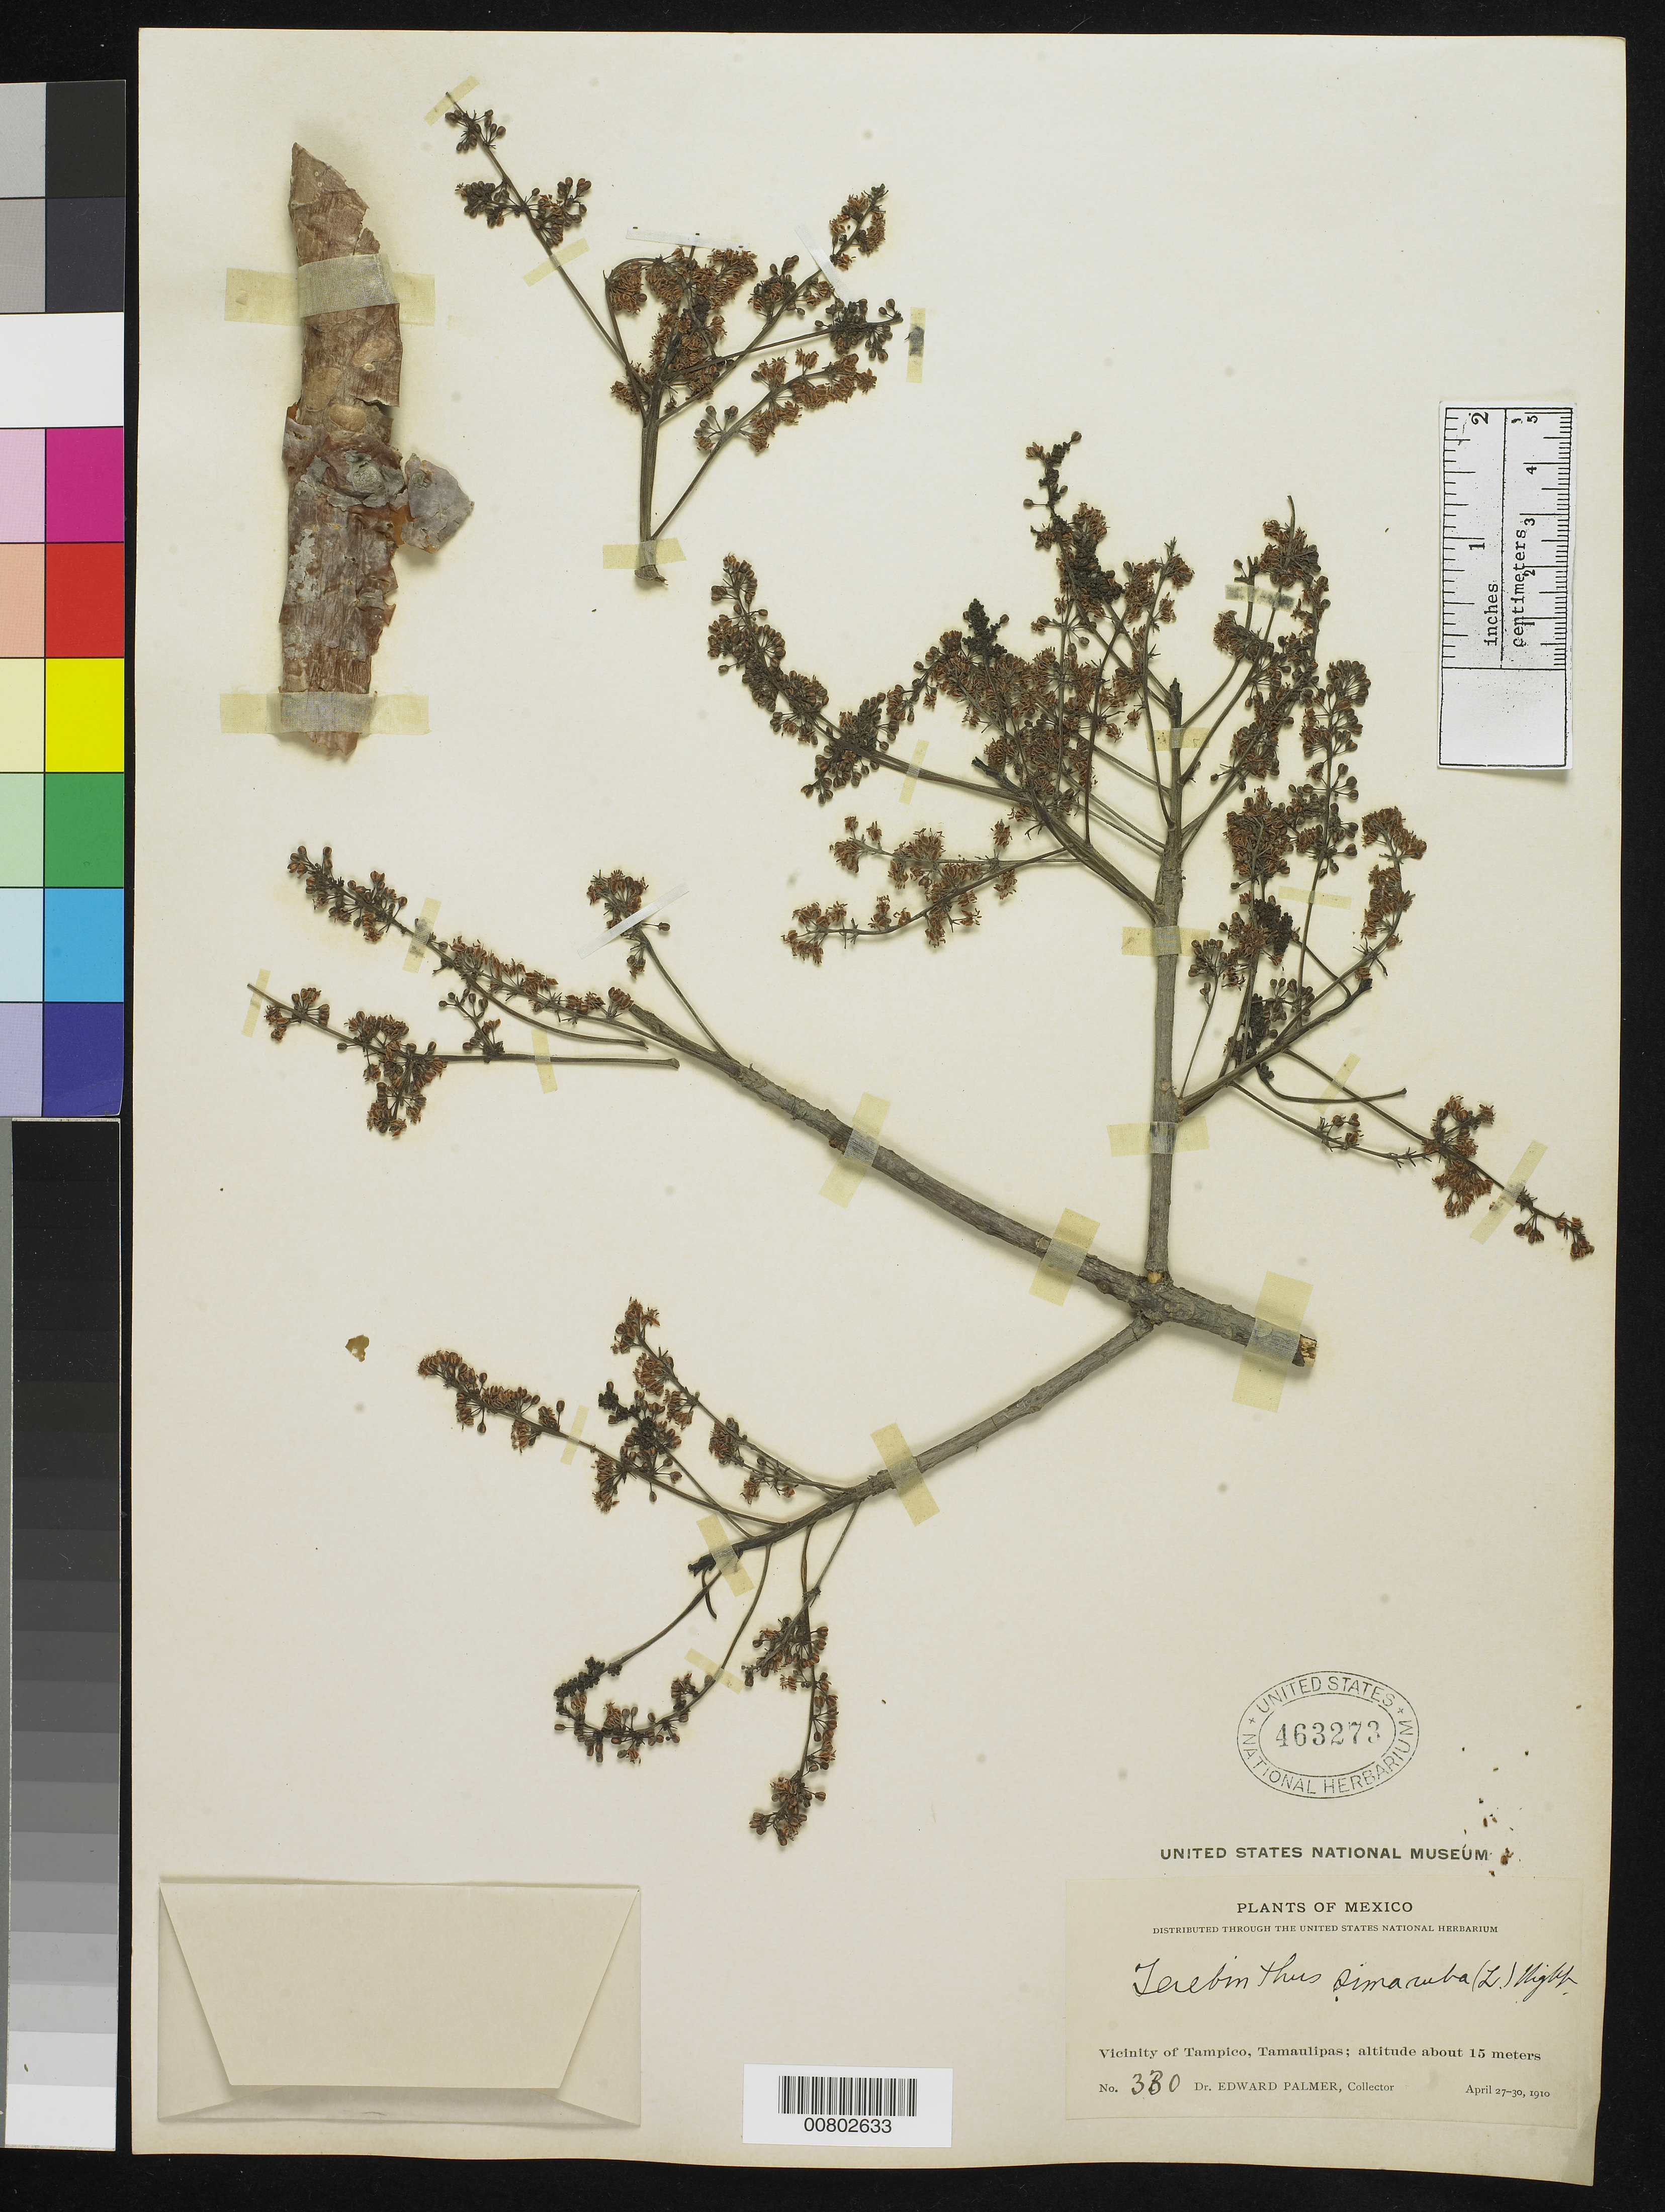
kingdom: Plantae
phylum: Tracheophyta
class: Magnoliopsida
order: Sapindales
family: Burseraceae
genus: Bursera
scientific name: Bursera simaruba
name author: (L.) Sarg.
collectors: E. Palmer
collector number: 330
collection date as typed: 27 Apr 1910 to 30 Apr 1910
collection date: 1910-04-27/1910-04-30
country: Mexico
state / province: Tamaulipas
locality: Vicinity of Tampico, Tamaulipas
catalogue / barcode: US 463273